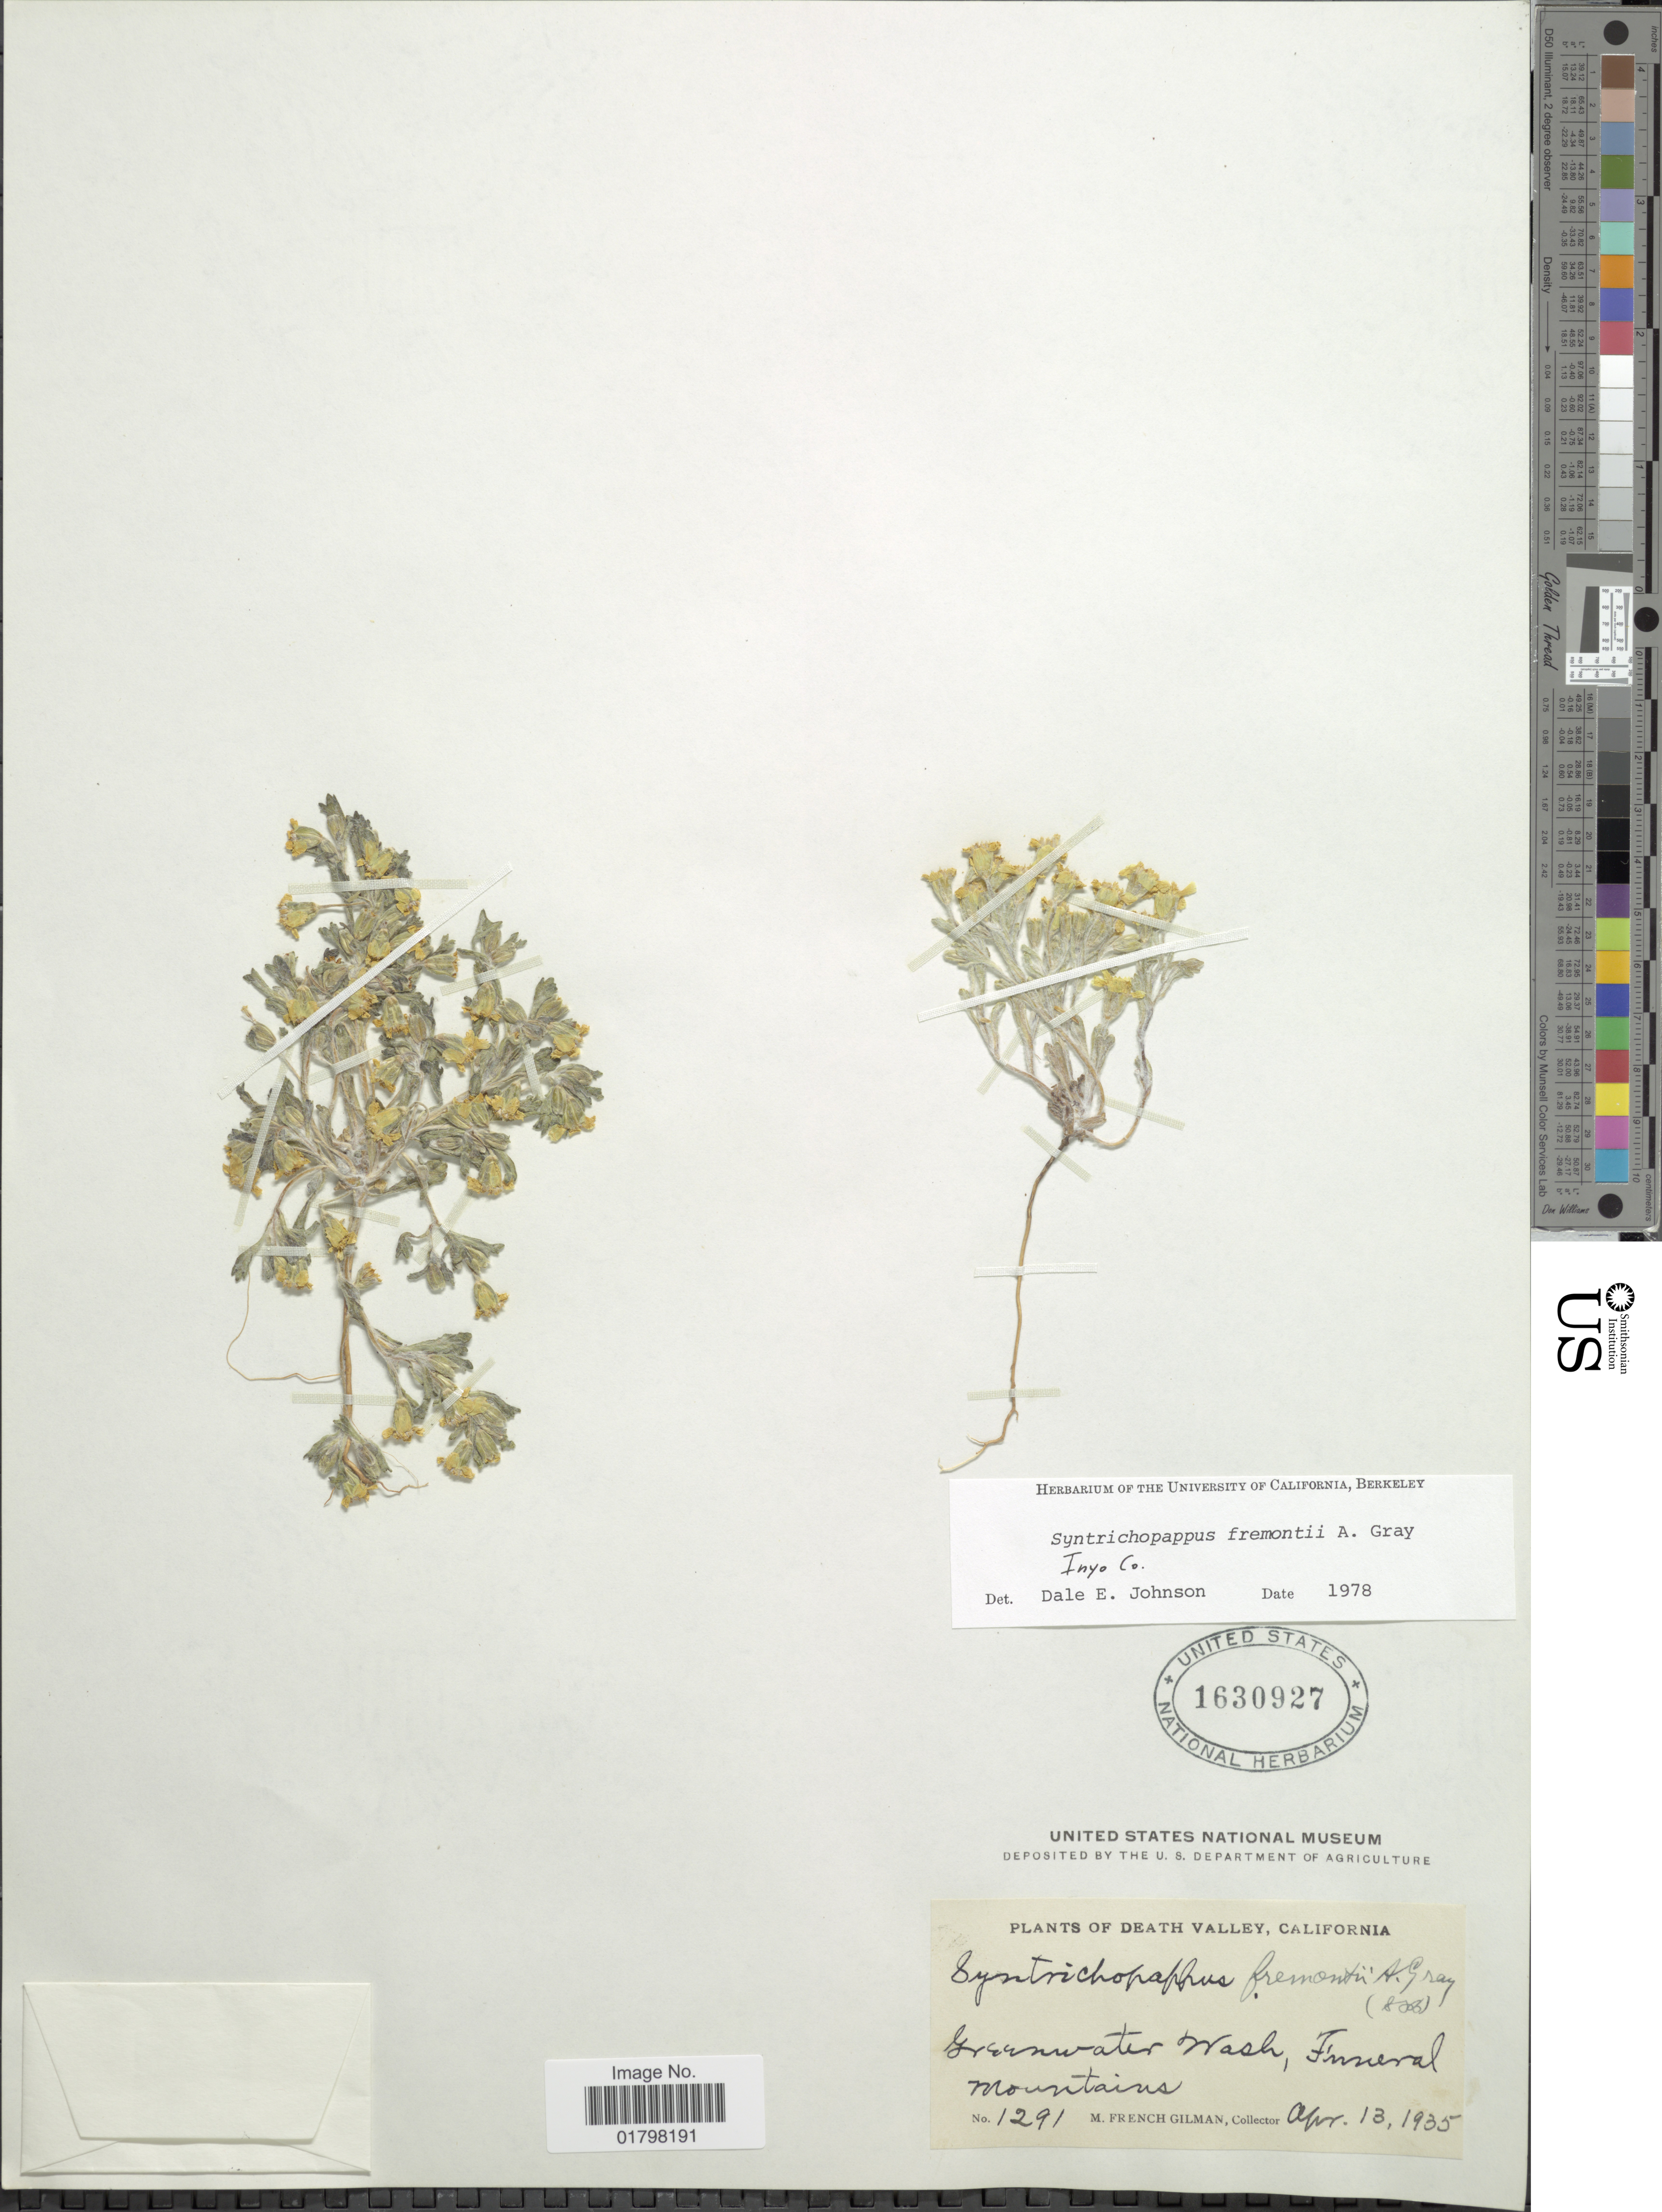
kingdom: Plantae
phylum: Tracheophyta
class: Magnoliopsida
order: Asterales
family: Asteraceae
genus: Syntrichopappus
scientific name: Syntrichopappus fremontii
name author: A. Gray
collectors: M. F. Gilman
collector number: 1291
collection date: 1935-04-13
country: United States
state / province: California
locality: Death Valley, California. Greenwater Wash, Funeral Mountains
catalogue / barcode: US 1630927